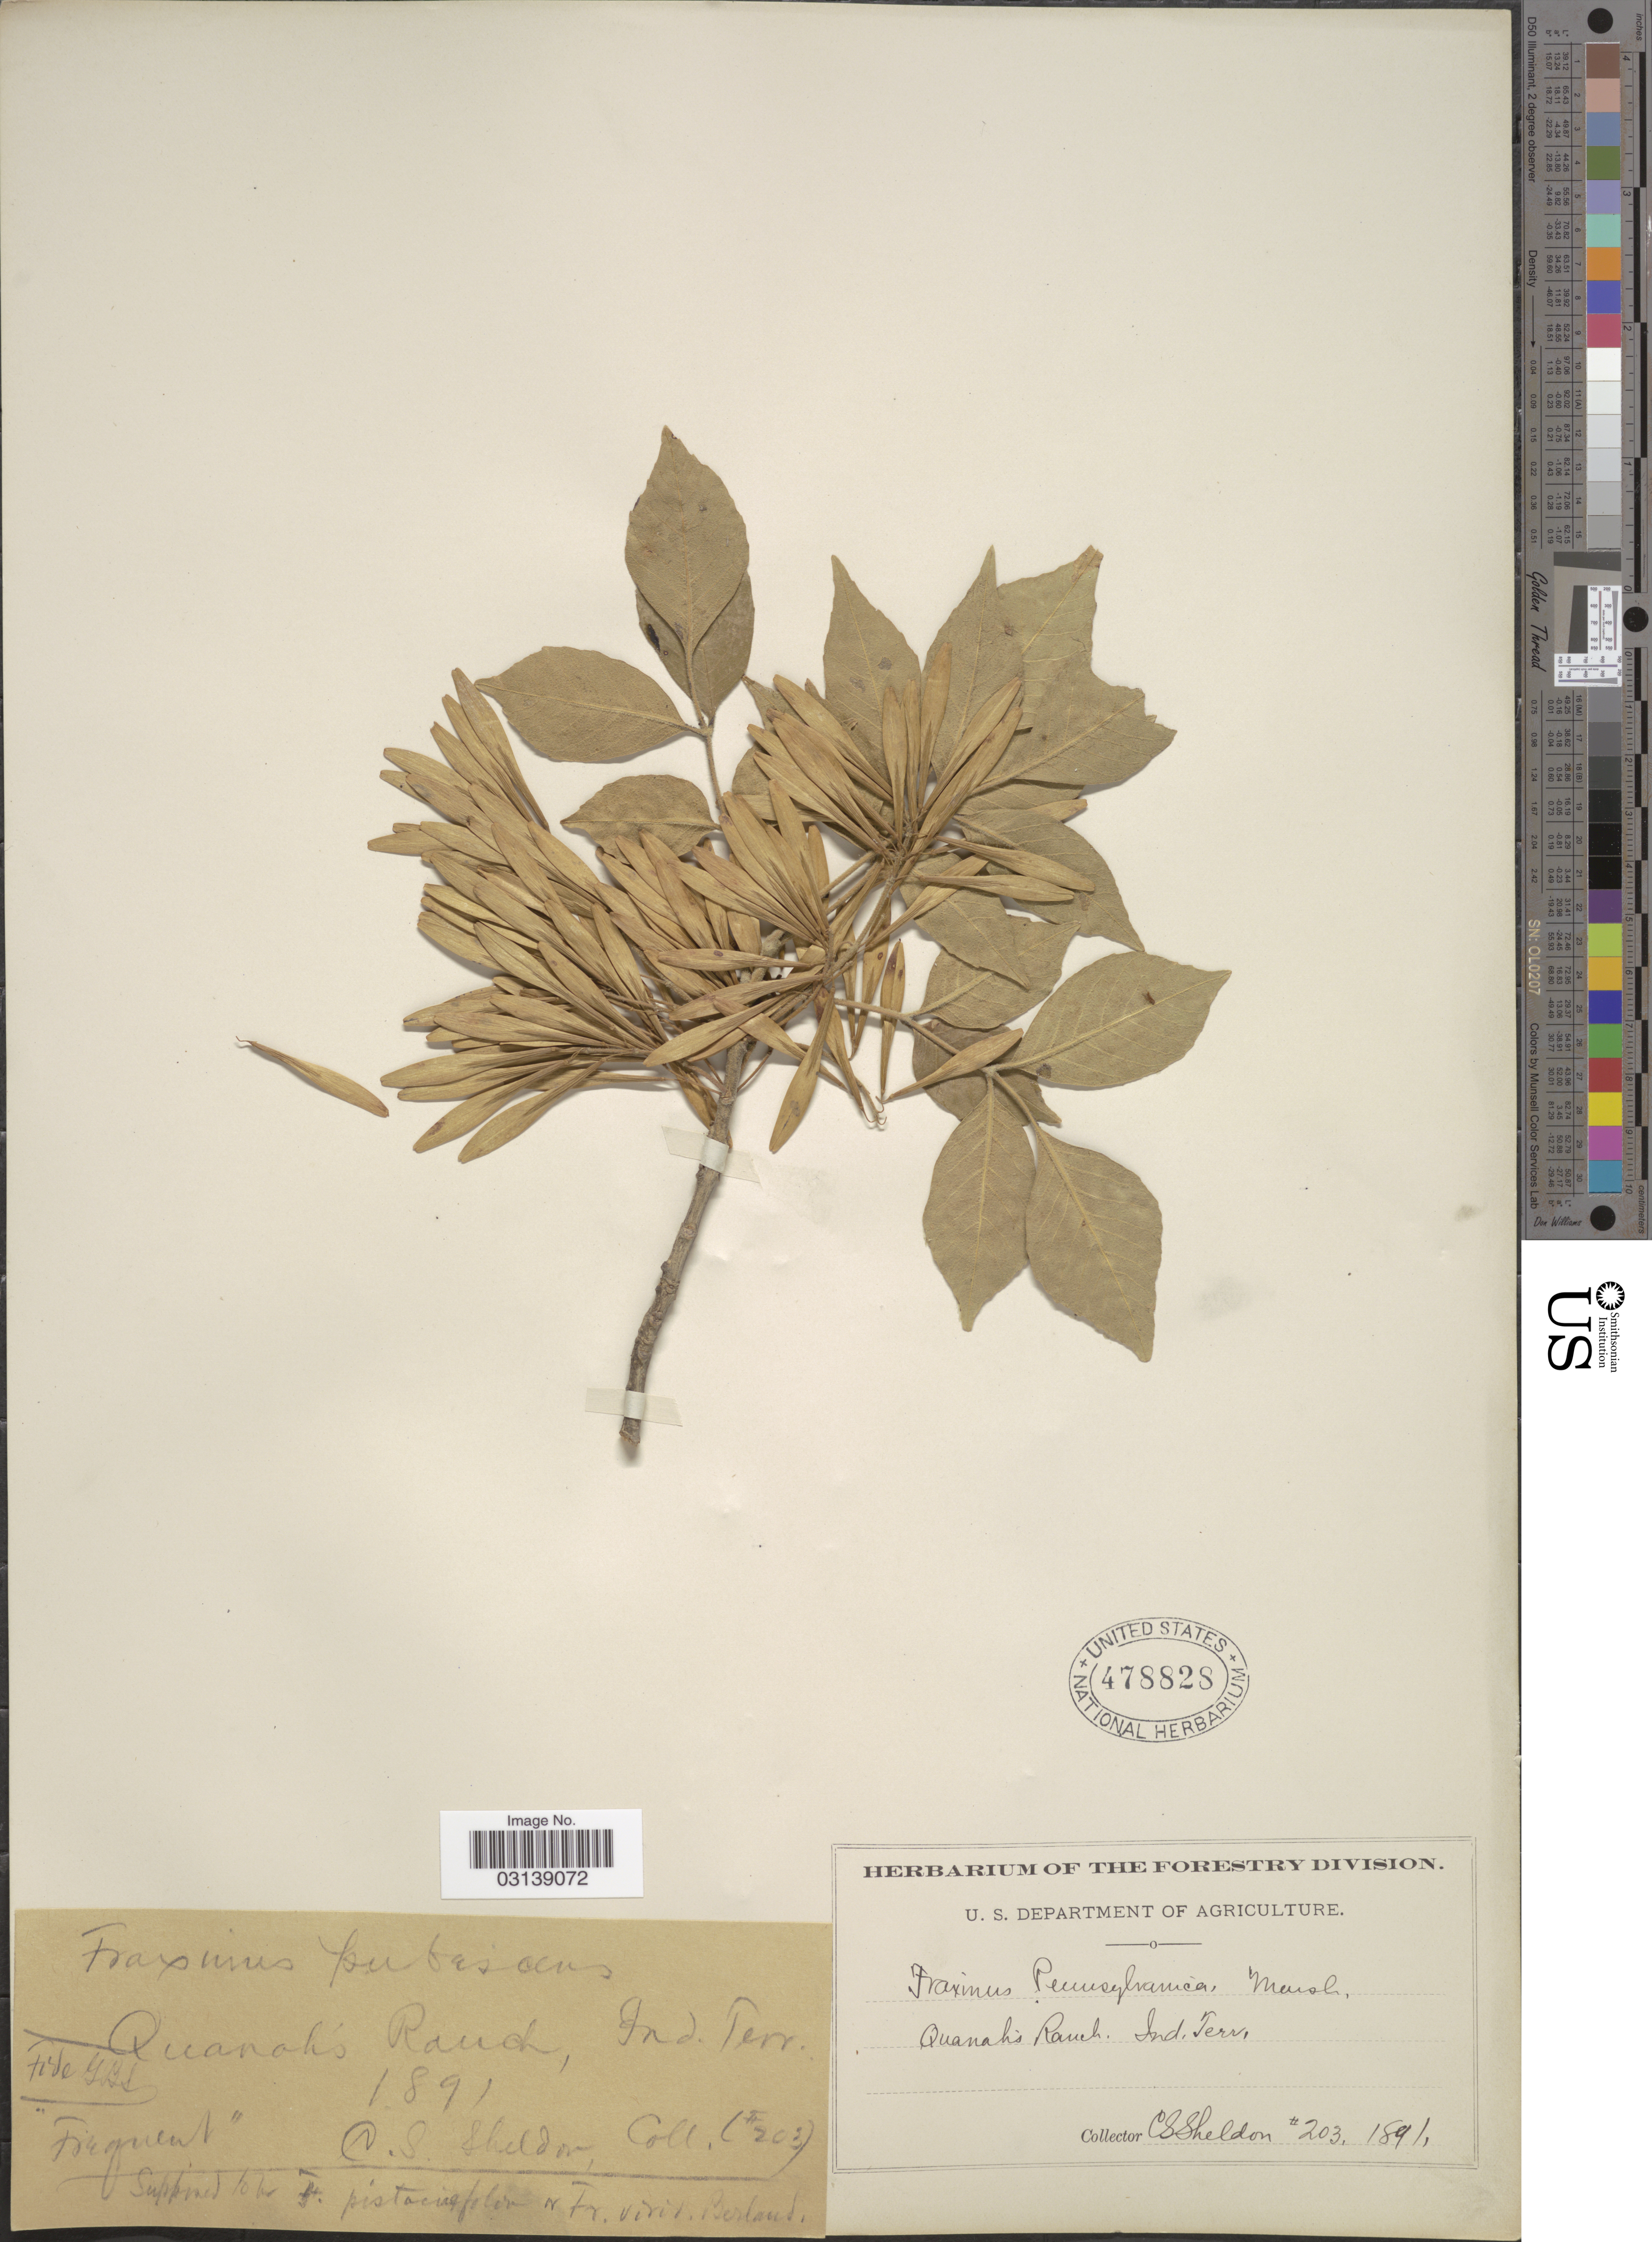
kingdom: Plantae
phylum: Tracheophyta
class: Magnoliopsida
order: Lamiales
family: Oleaceae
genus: Fraxinus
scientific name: Fraxinus pennsylvanica var. pubescens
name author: (Lam.) Lingelsh.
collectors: C. S. Sheldon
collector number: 203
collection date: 1891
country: United States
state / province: Oklahoma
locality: Quanah's Ranch. Ind. Terr.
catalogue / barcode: US 478828